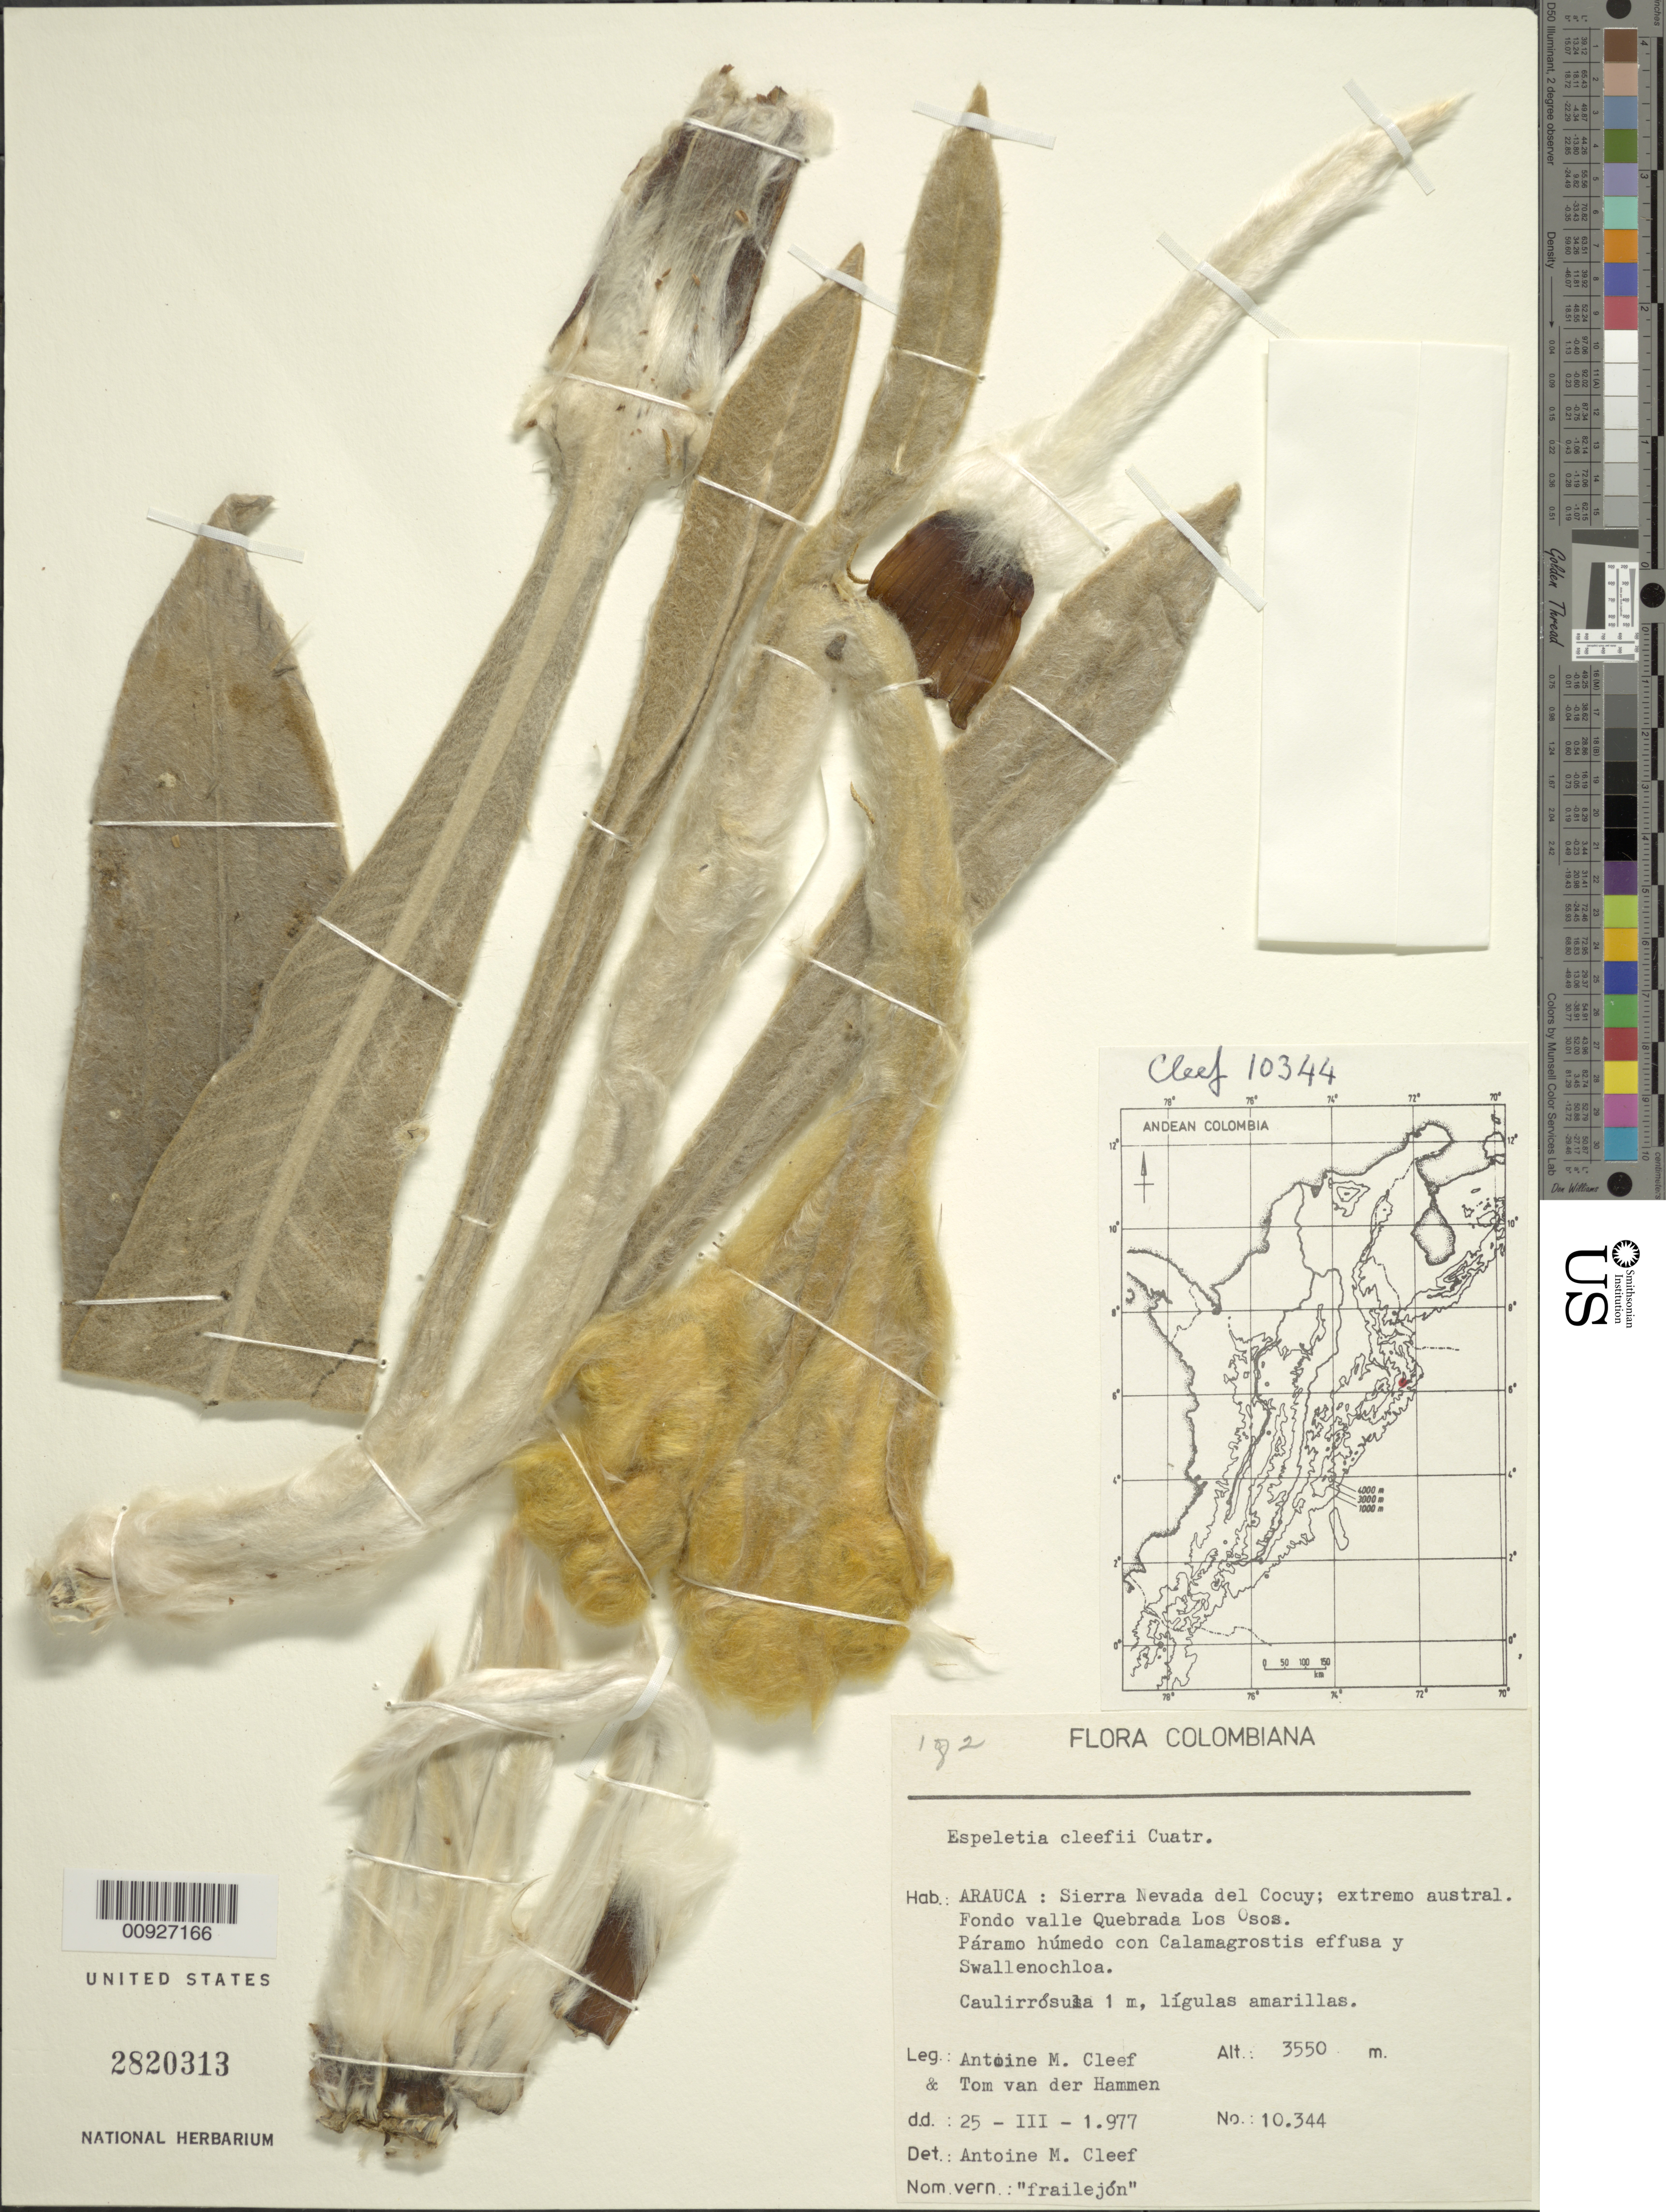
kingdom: Plantae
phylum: Tracheophyta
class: Magnoliopsida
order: Asterales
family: Asteraceae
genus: Espeletia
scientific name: Espeletia cleefii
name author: Cuatrec.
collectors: A. M. Cleef & T. Hammen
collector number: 10344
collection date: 1977-03-25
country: Colombia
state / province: Arauca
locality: Sierra Nevada del Cocuy, extremo austral. Fondo Valle Quebrada Los Osos.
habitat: Páramo húmedo con ccalamagostris effusa y Swallenochloa.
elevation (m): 3550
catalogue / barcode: US 2820313